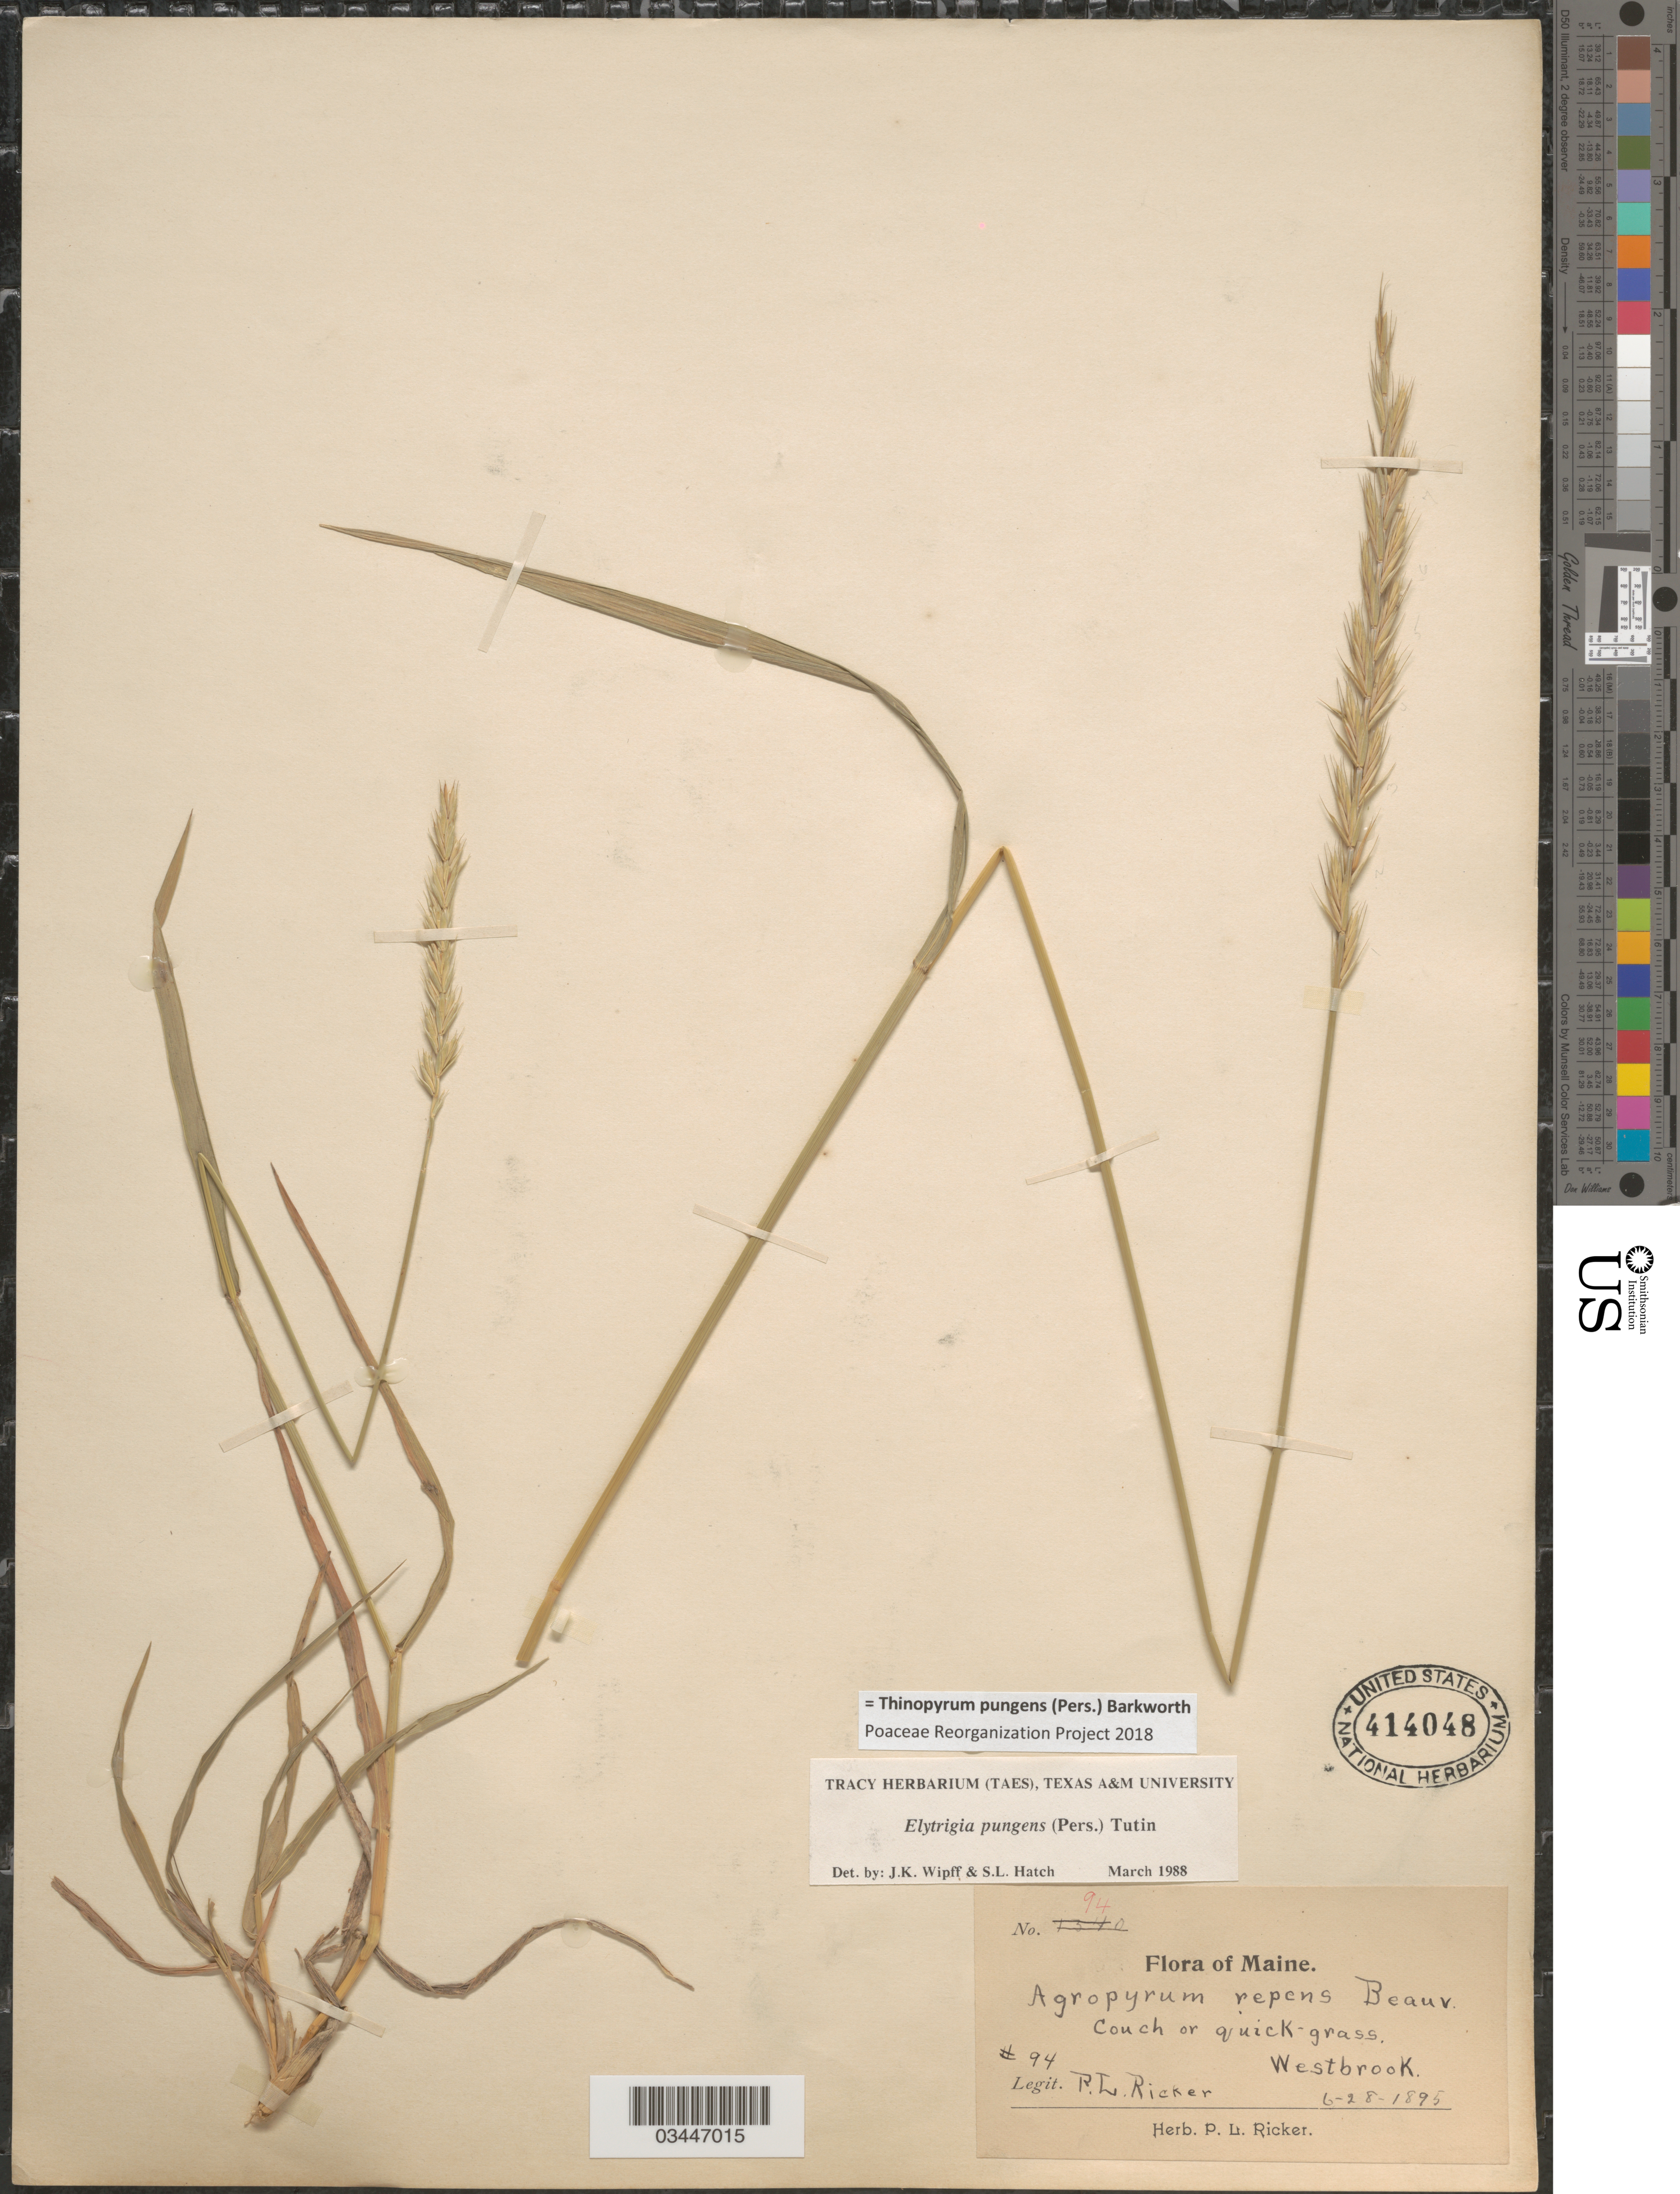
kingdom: Plantae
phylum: Tracheophyta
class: Liliopsida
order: Poales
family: Poaceae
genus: Thinopyrum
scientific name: Thinopyrum pungens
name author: (Pers.) Barkworth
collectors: P. Ricker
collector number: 94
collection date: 1895-06-28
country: United States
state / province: Maine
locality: Couch or quick-grass. Westbrook.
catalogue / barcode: US 414048